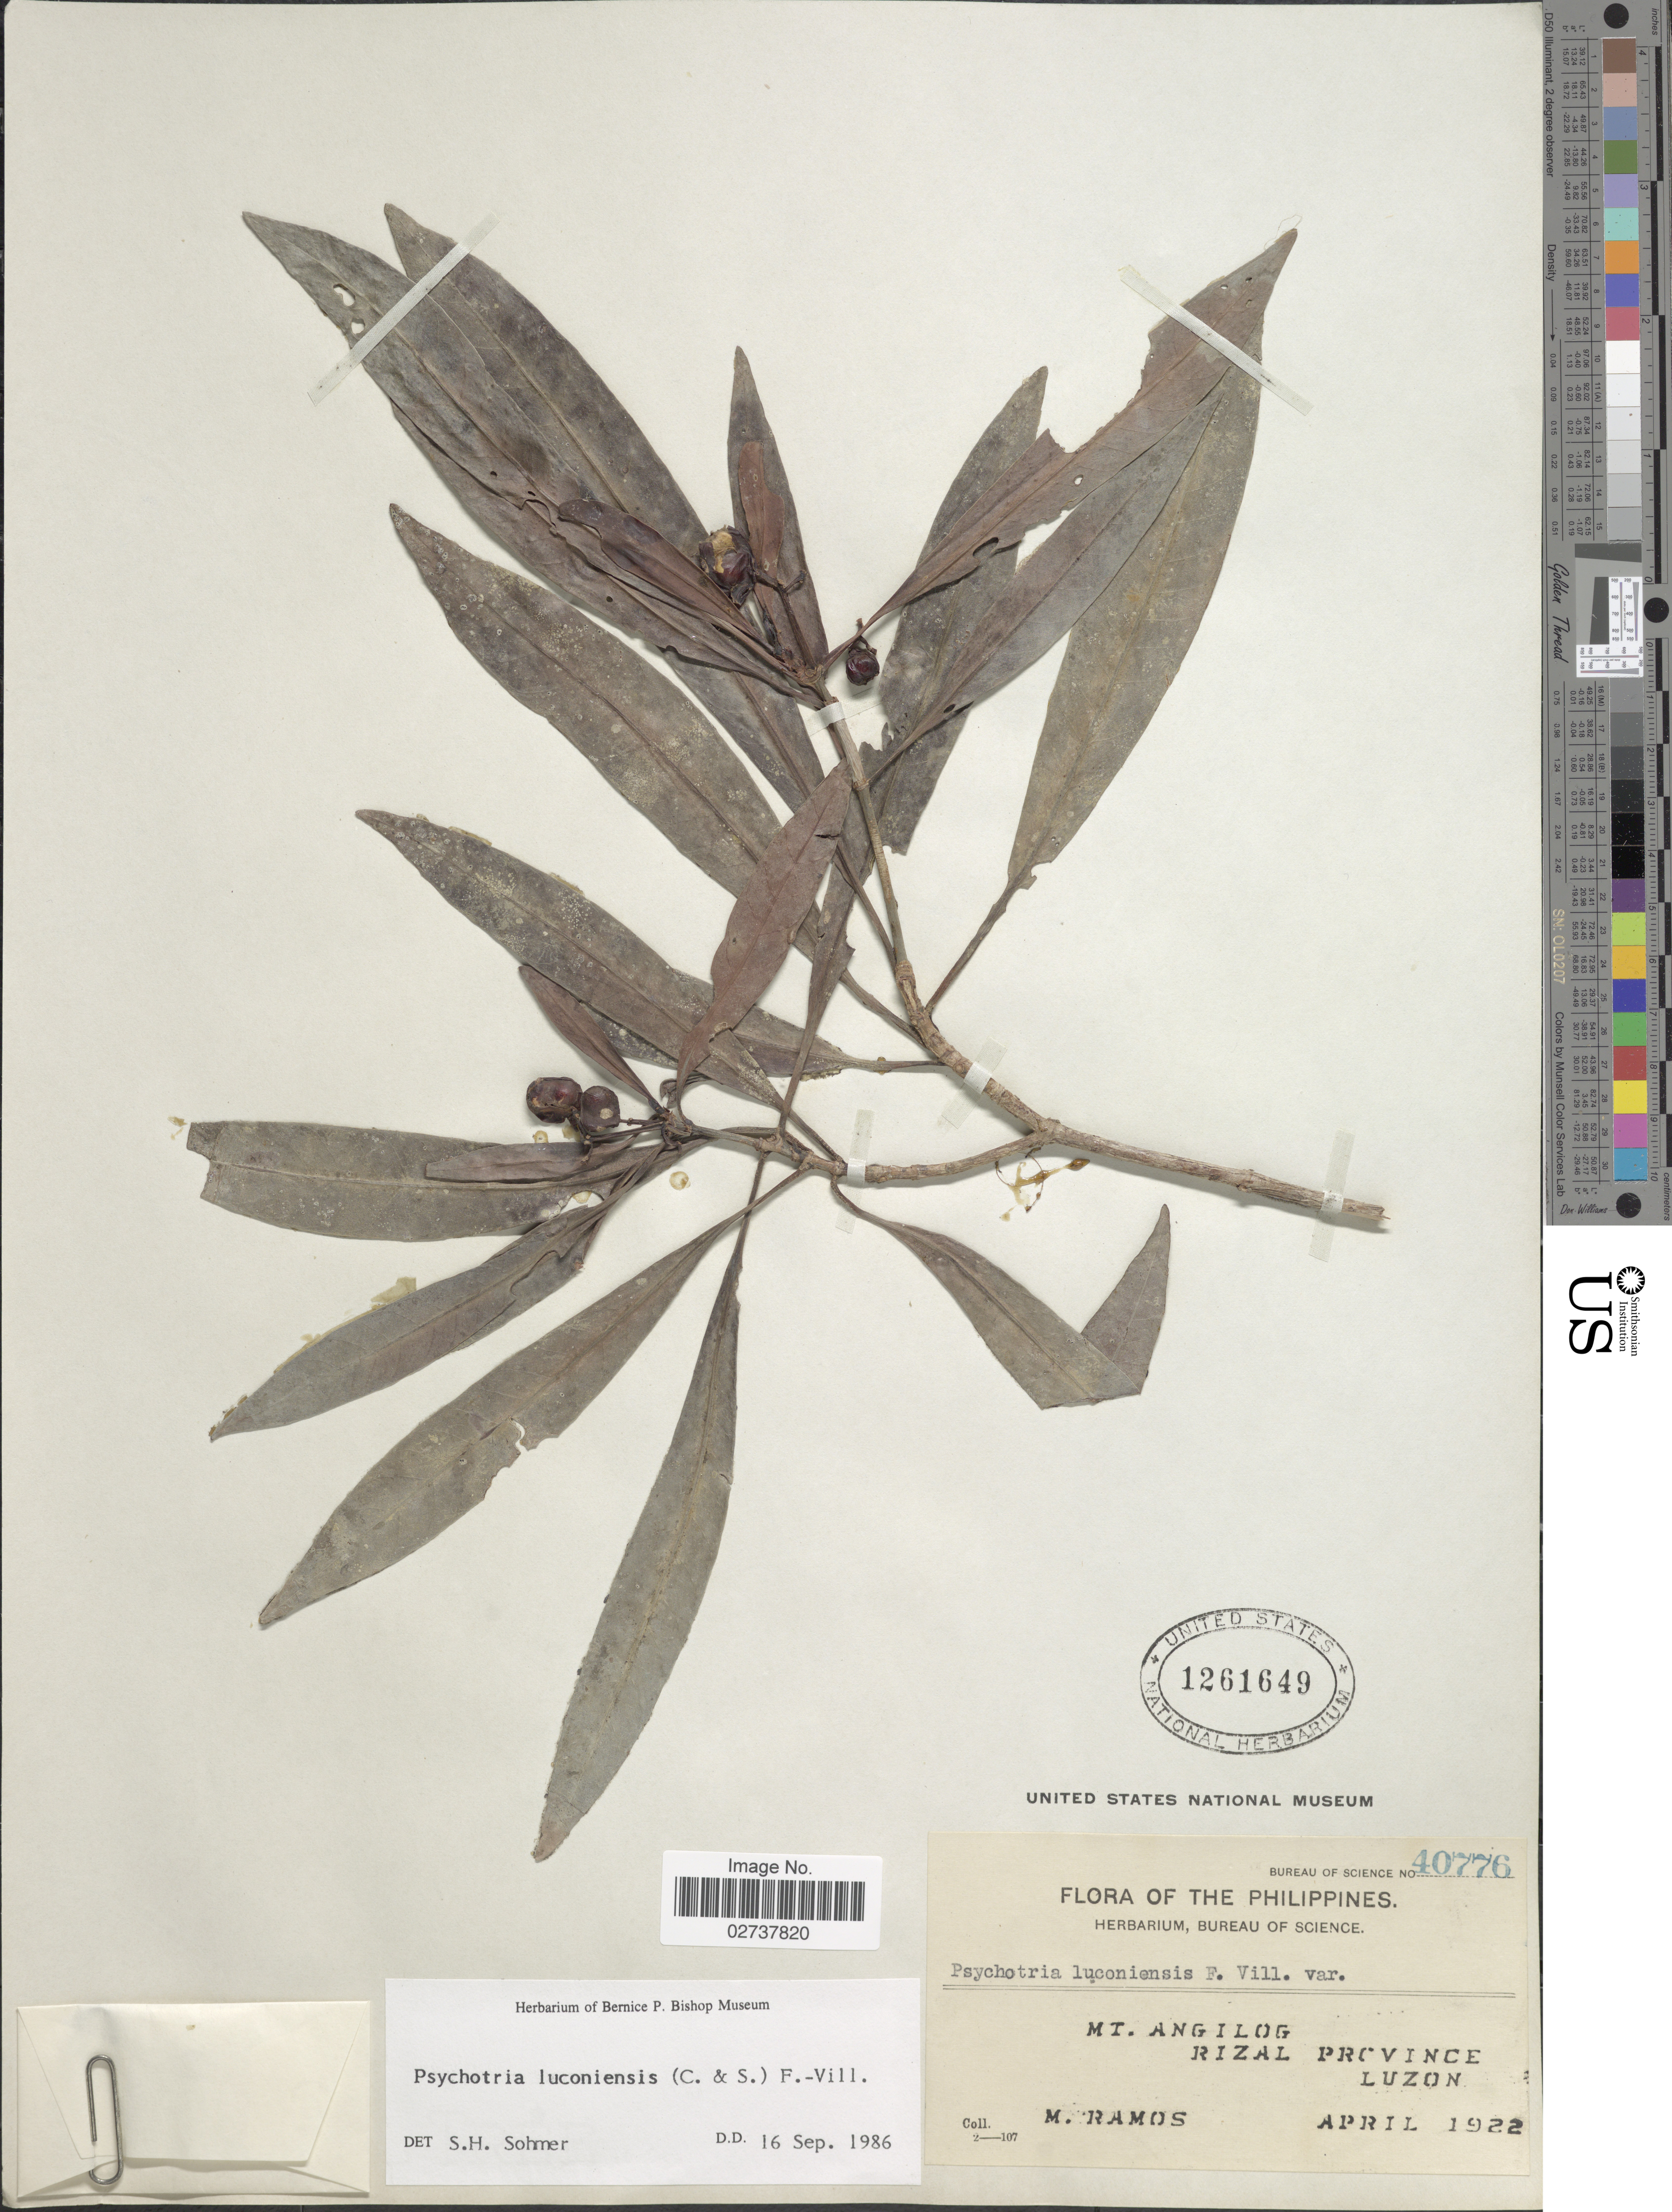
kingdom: Plantae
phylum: Tracheophyta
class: Magnoliopsida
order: Gentianales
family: Rubiaceae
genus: Psychotria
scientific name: Psychotria luzoniensis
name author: (Cham. & Schltdl.) Fern.-Vill.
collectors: M. Ramos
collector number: Bureau of Science 40776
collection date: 1922-04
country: Philippines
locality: Mt. Angilog Rizal Province Luzon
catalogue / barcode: US 1261649